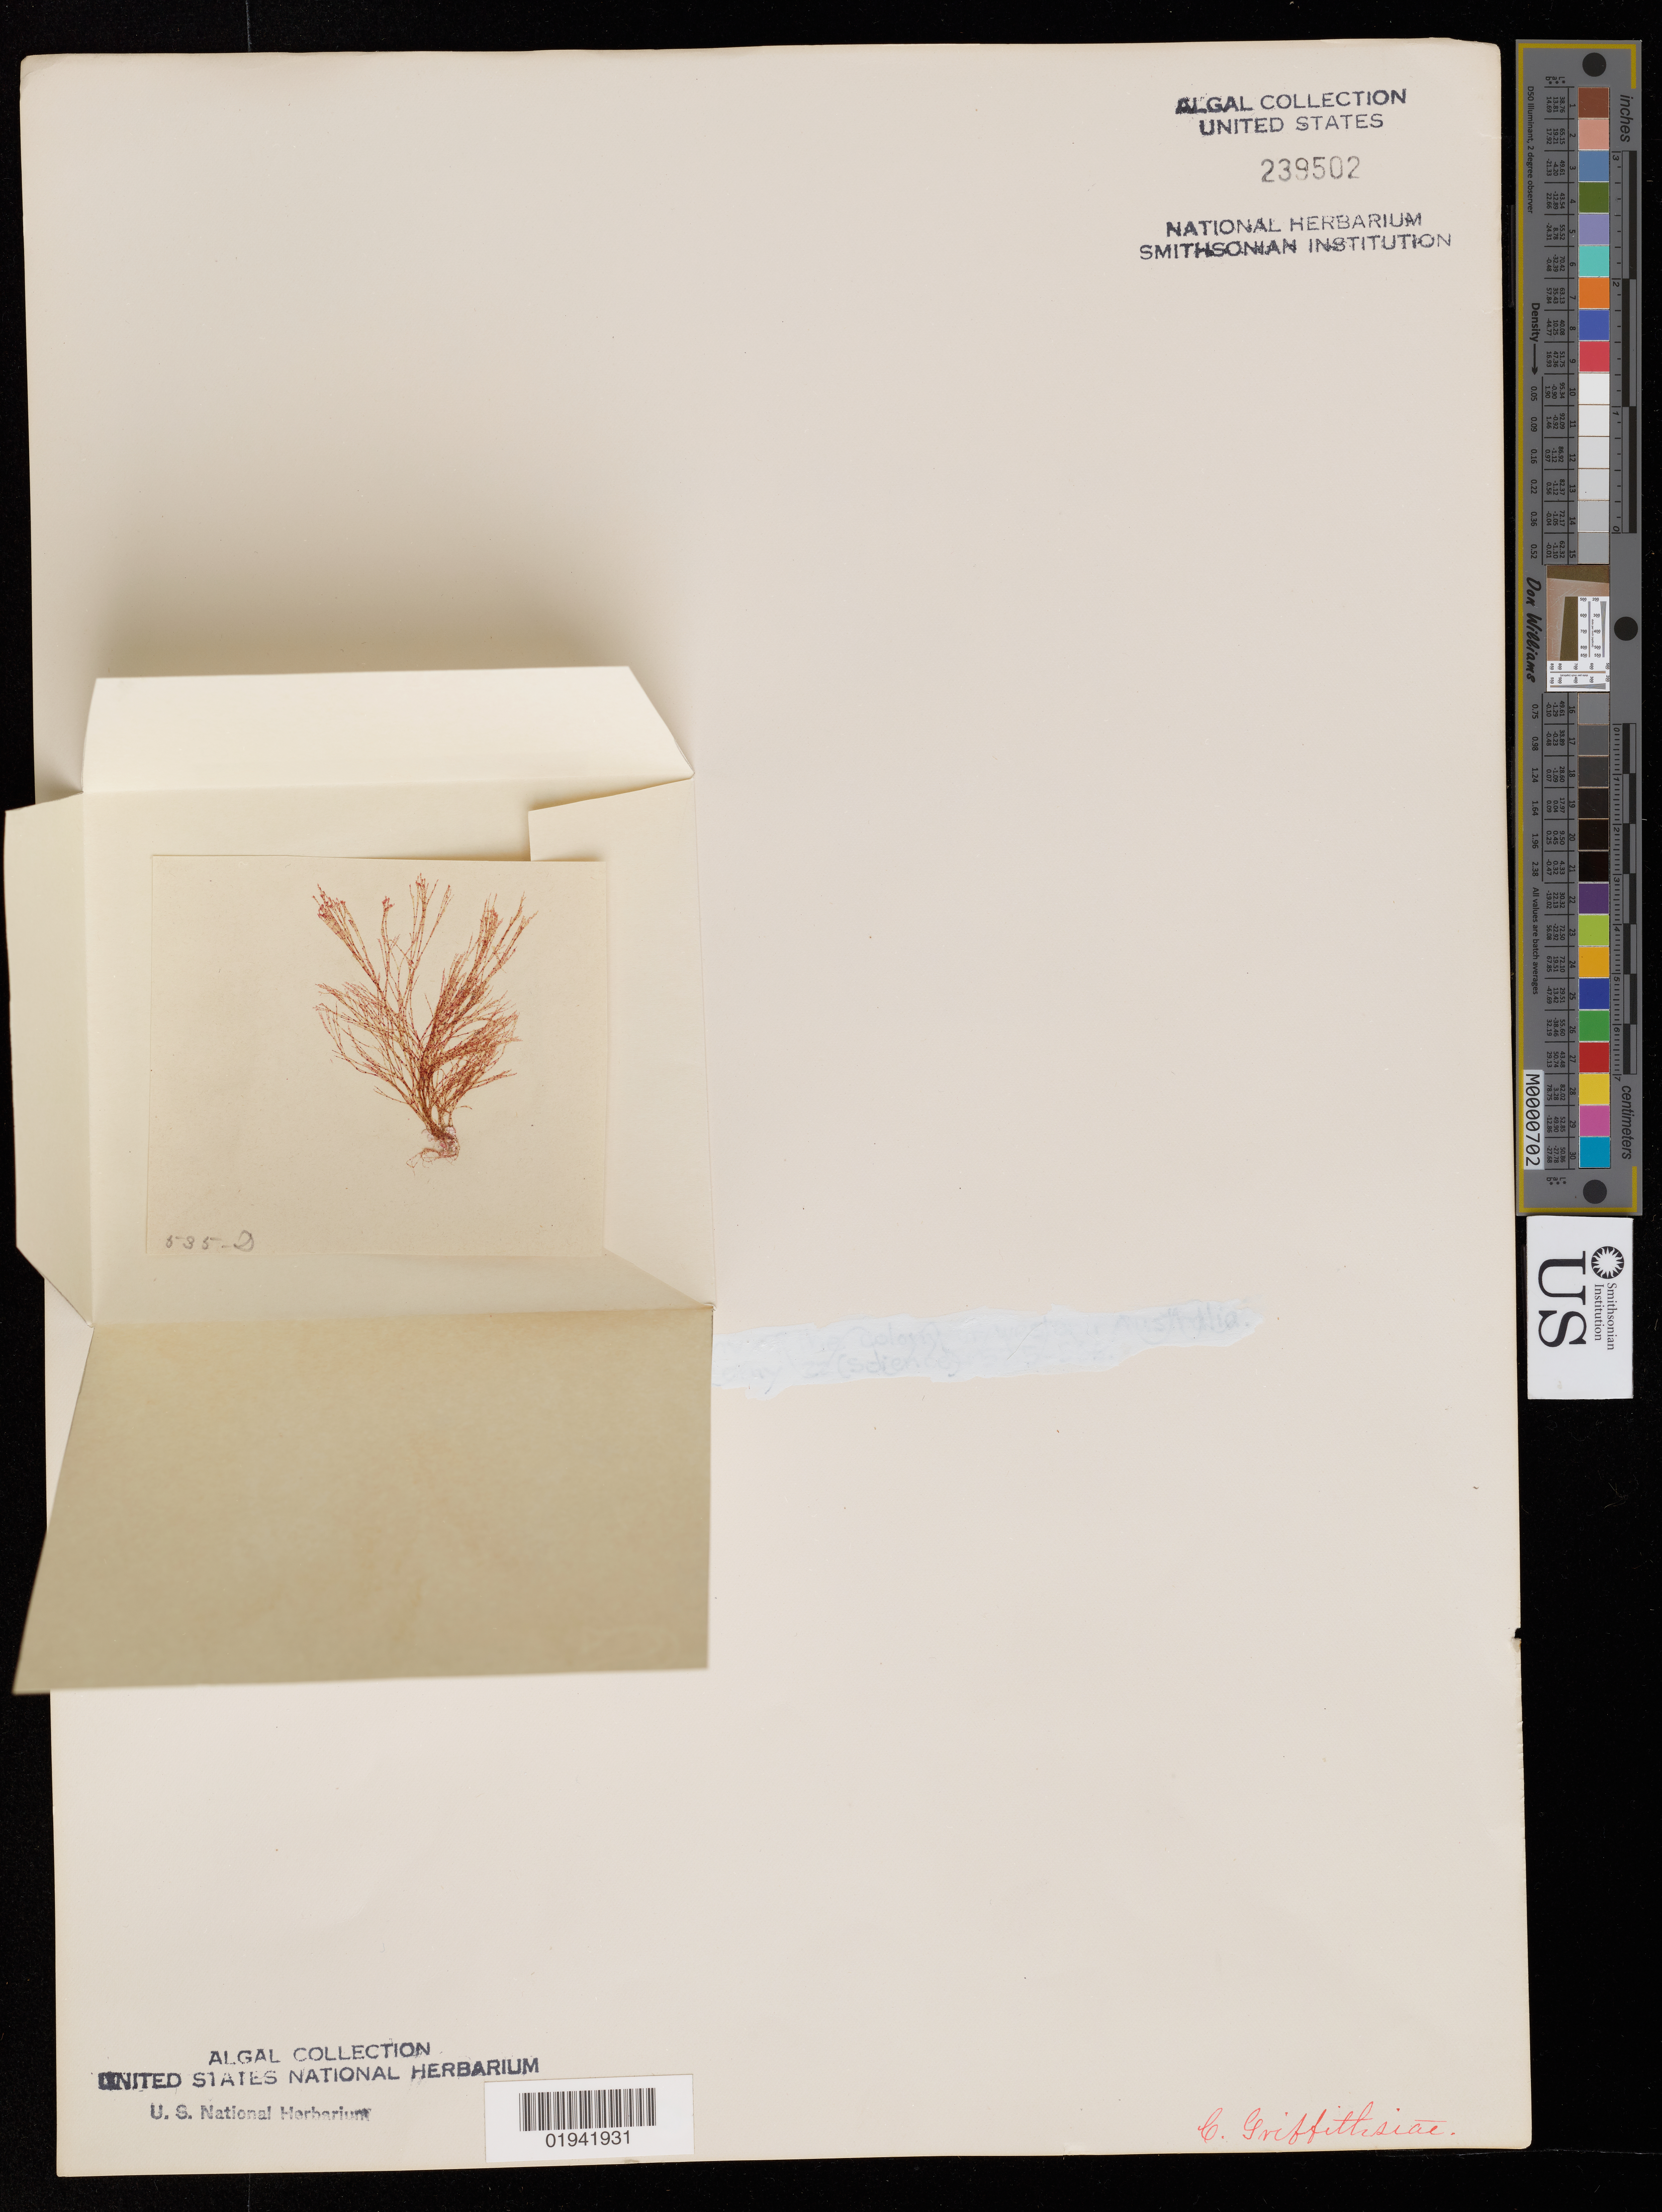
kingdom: Plantae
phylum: Rhodophyta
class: Florideophyceae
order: Ceramiales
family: Callithamniaceae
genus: Callithamnion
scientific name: Callithamnion griffithsii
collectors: W. Harvey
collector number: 535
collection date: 1854/1855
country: Australia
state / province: Victoria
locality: Port Fairy.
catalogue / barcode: US 239502